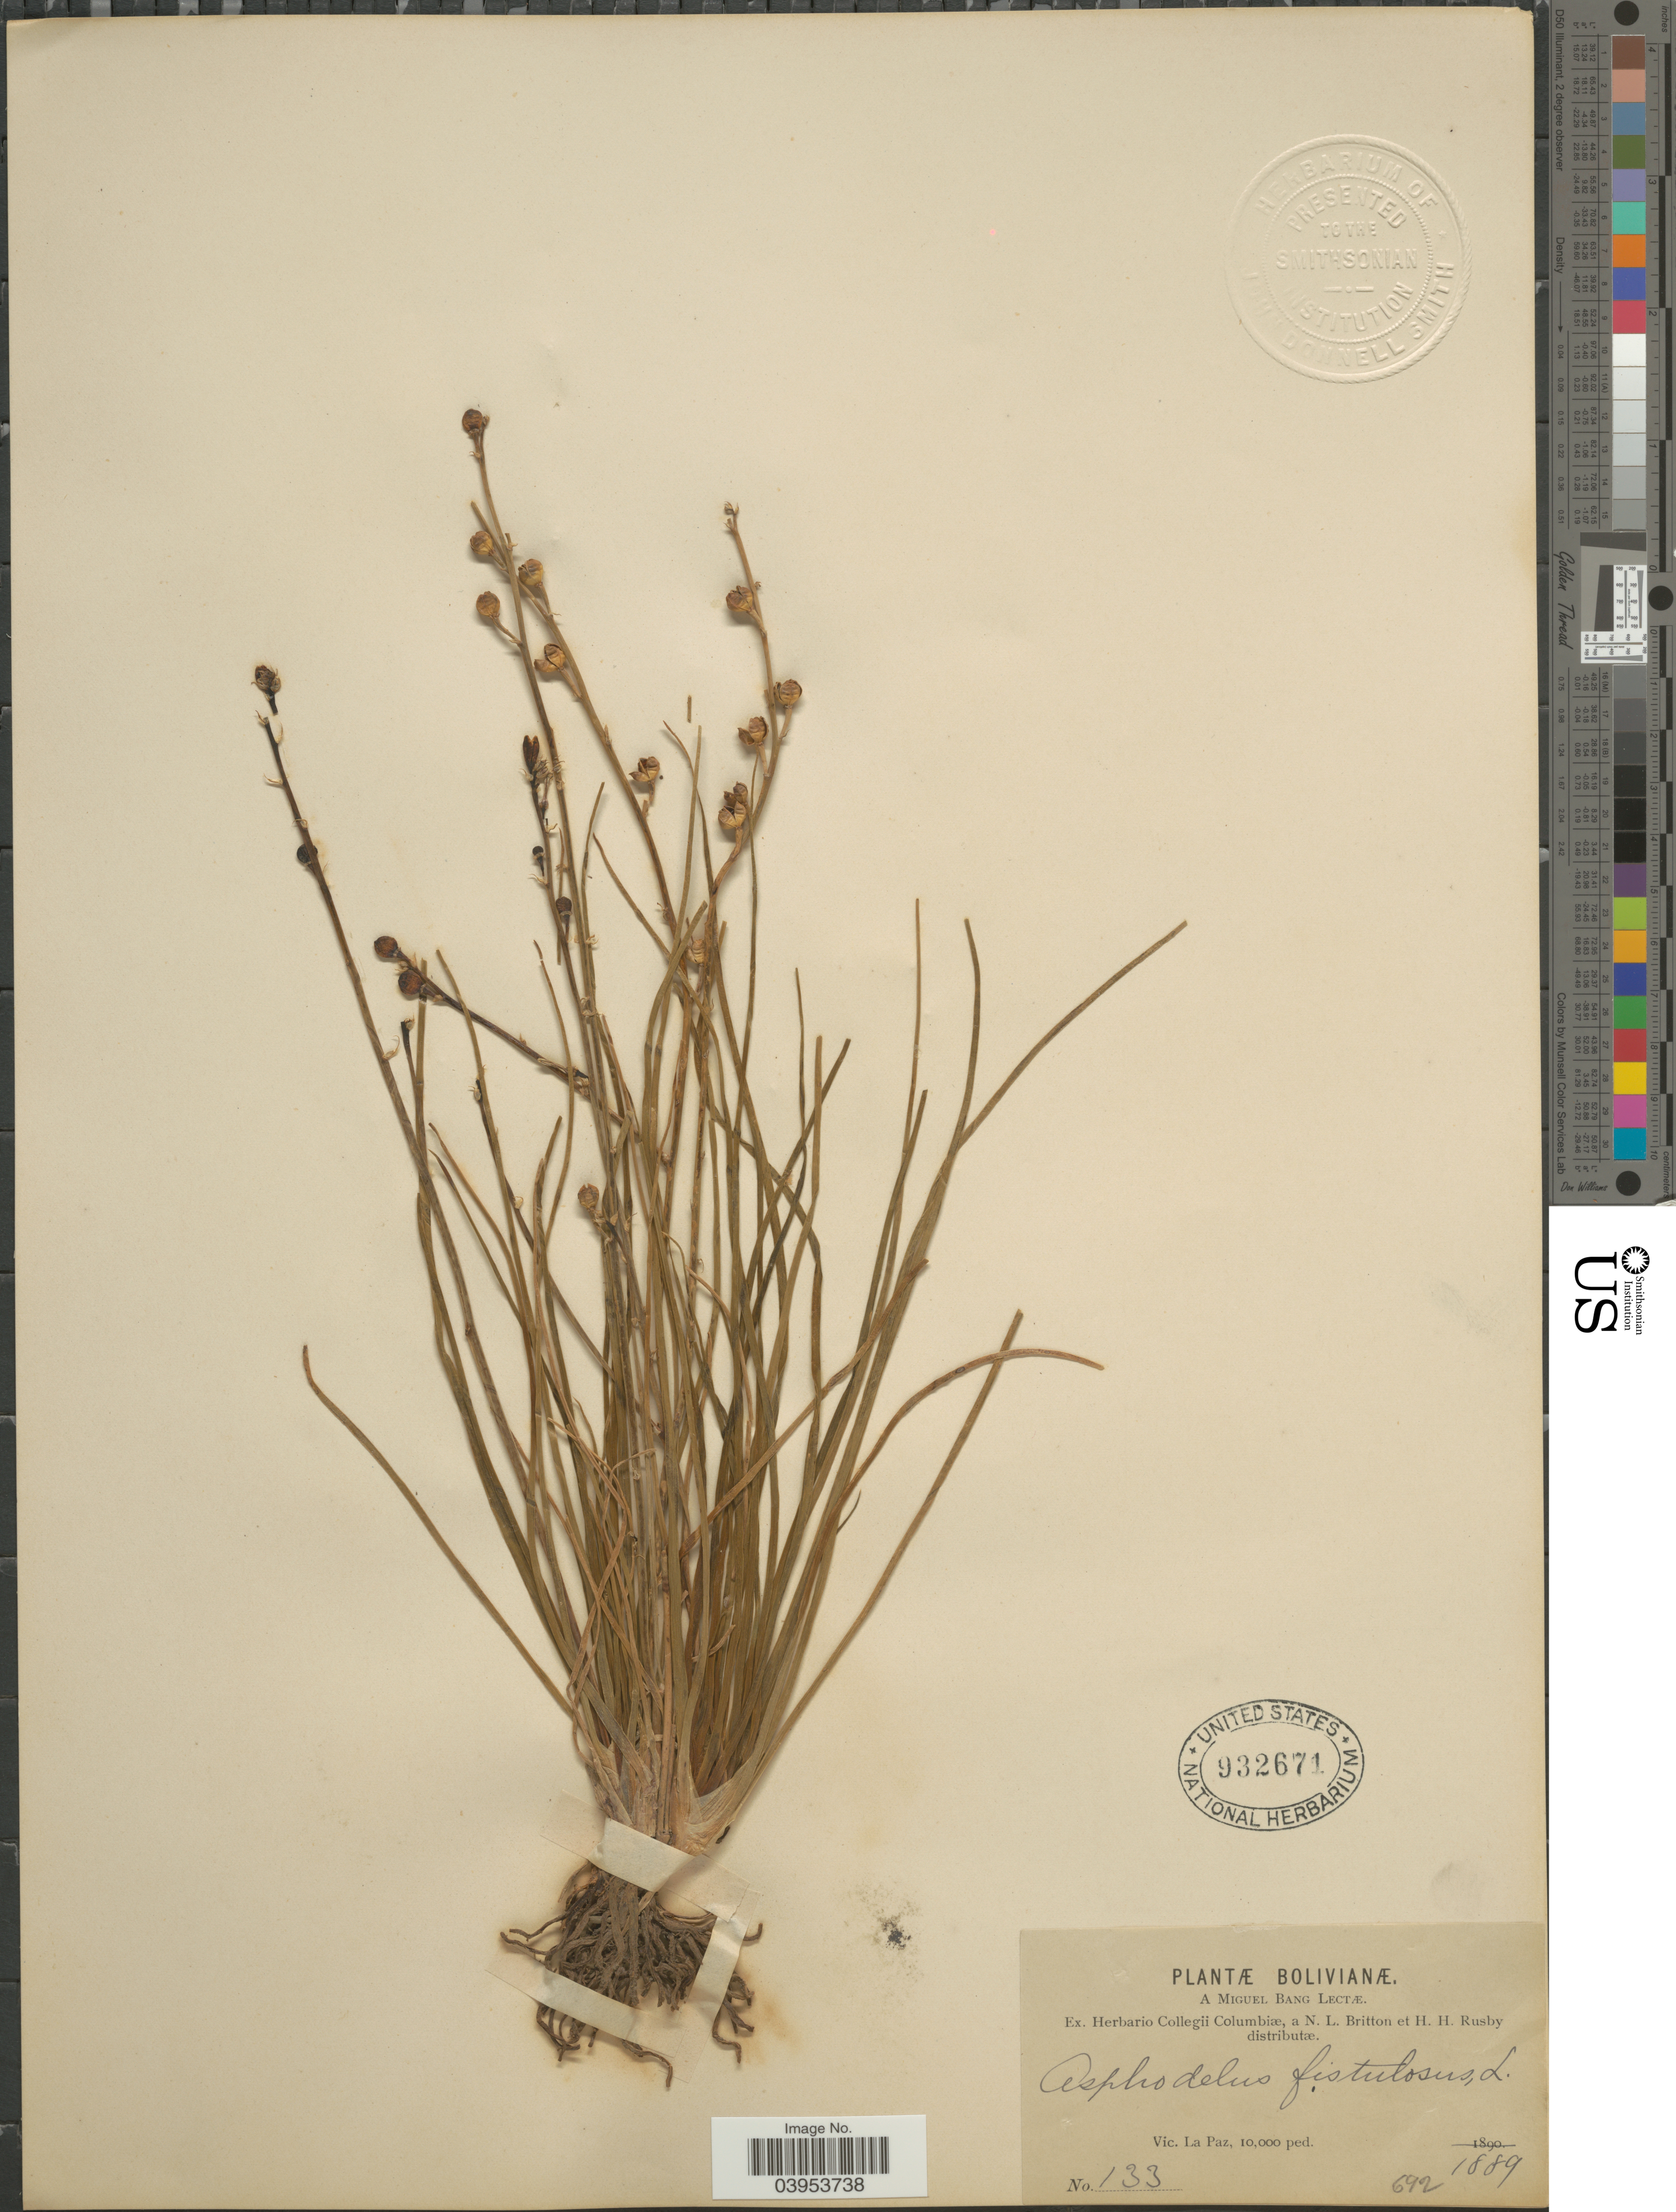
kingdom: Plantae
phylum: Tracheophyta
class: Liliopsida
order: Asparagales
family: Asphodelaceae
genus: Asphodelus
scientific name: Asphodelus fistulosus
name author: L.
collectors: M. Bang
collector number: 133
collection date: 1889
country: Bolivia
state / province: La Paz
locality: Vic. La Paz.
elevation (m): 3048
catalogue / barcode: US 932671